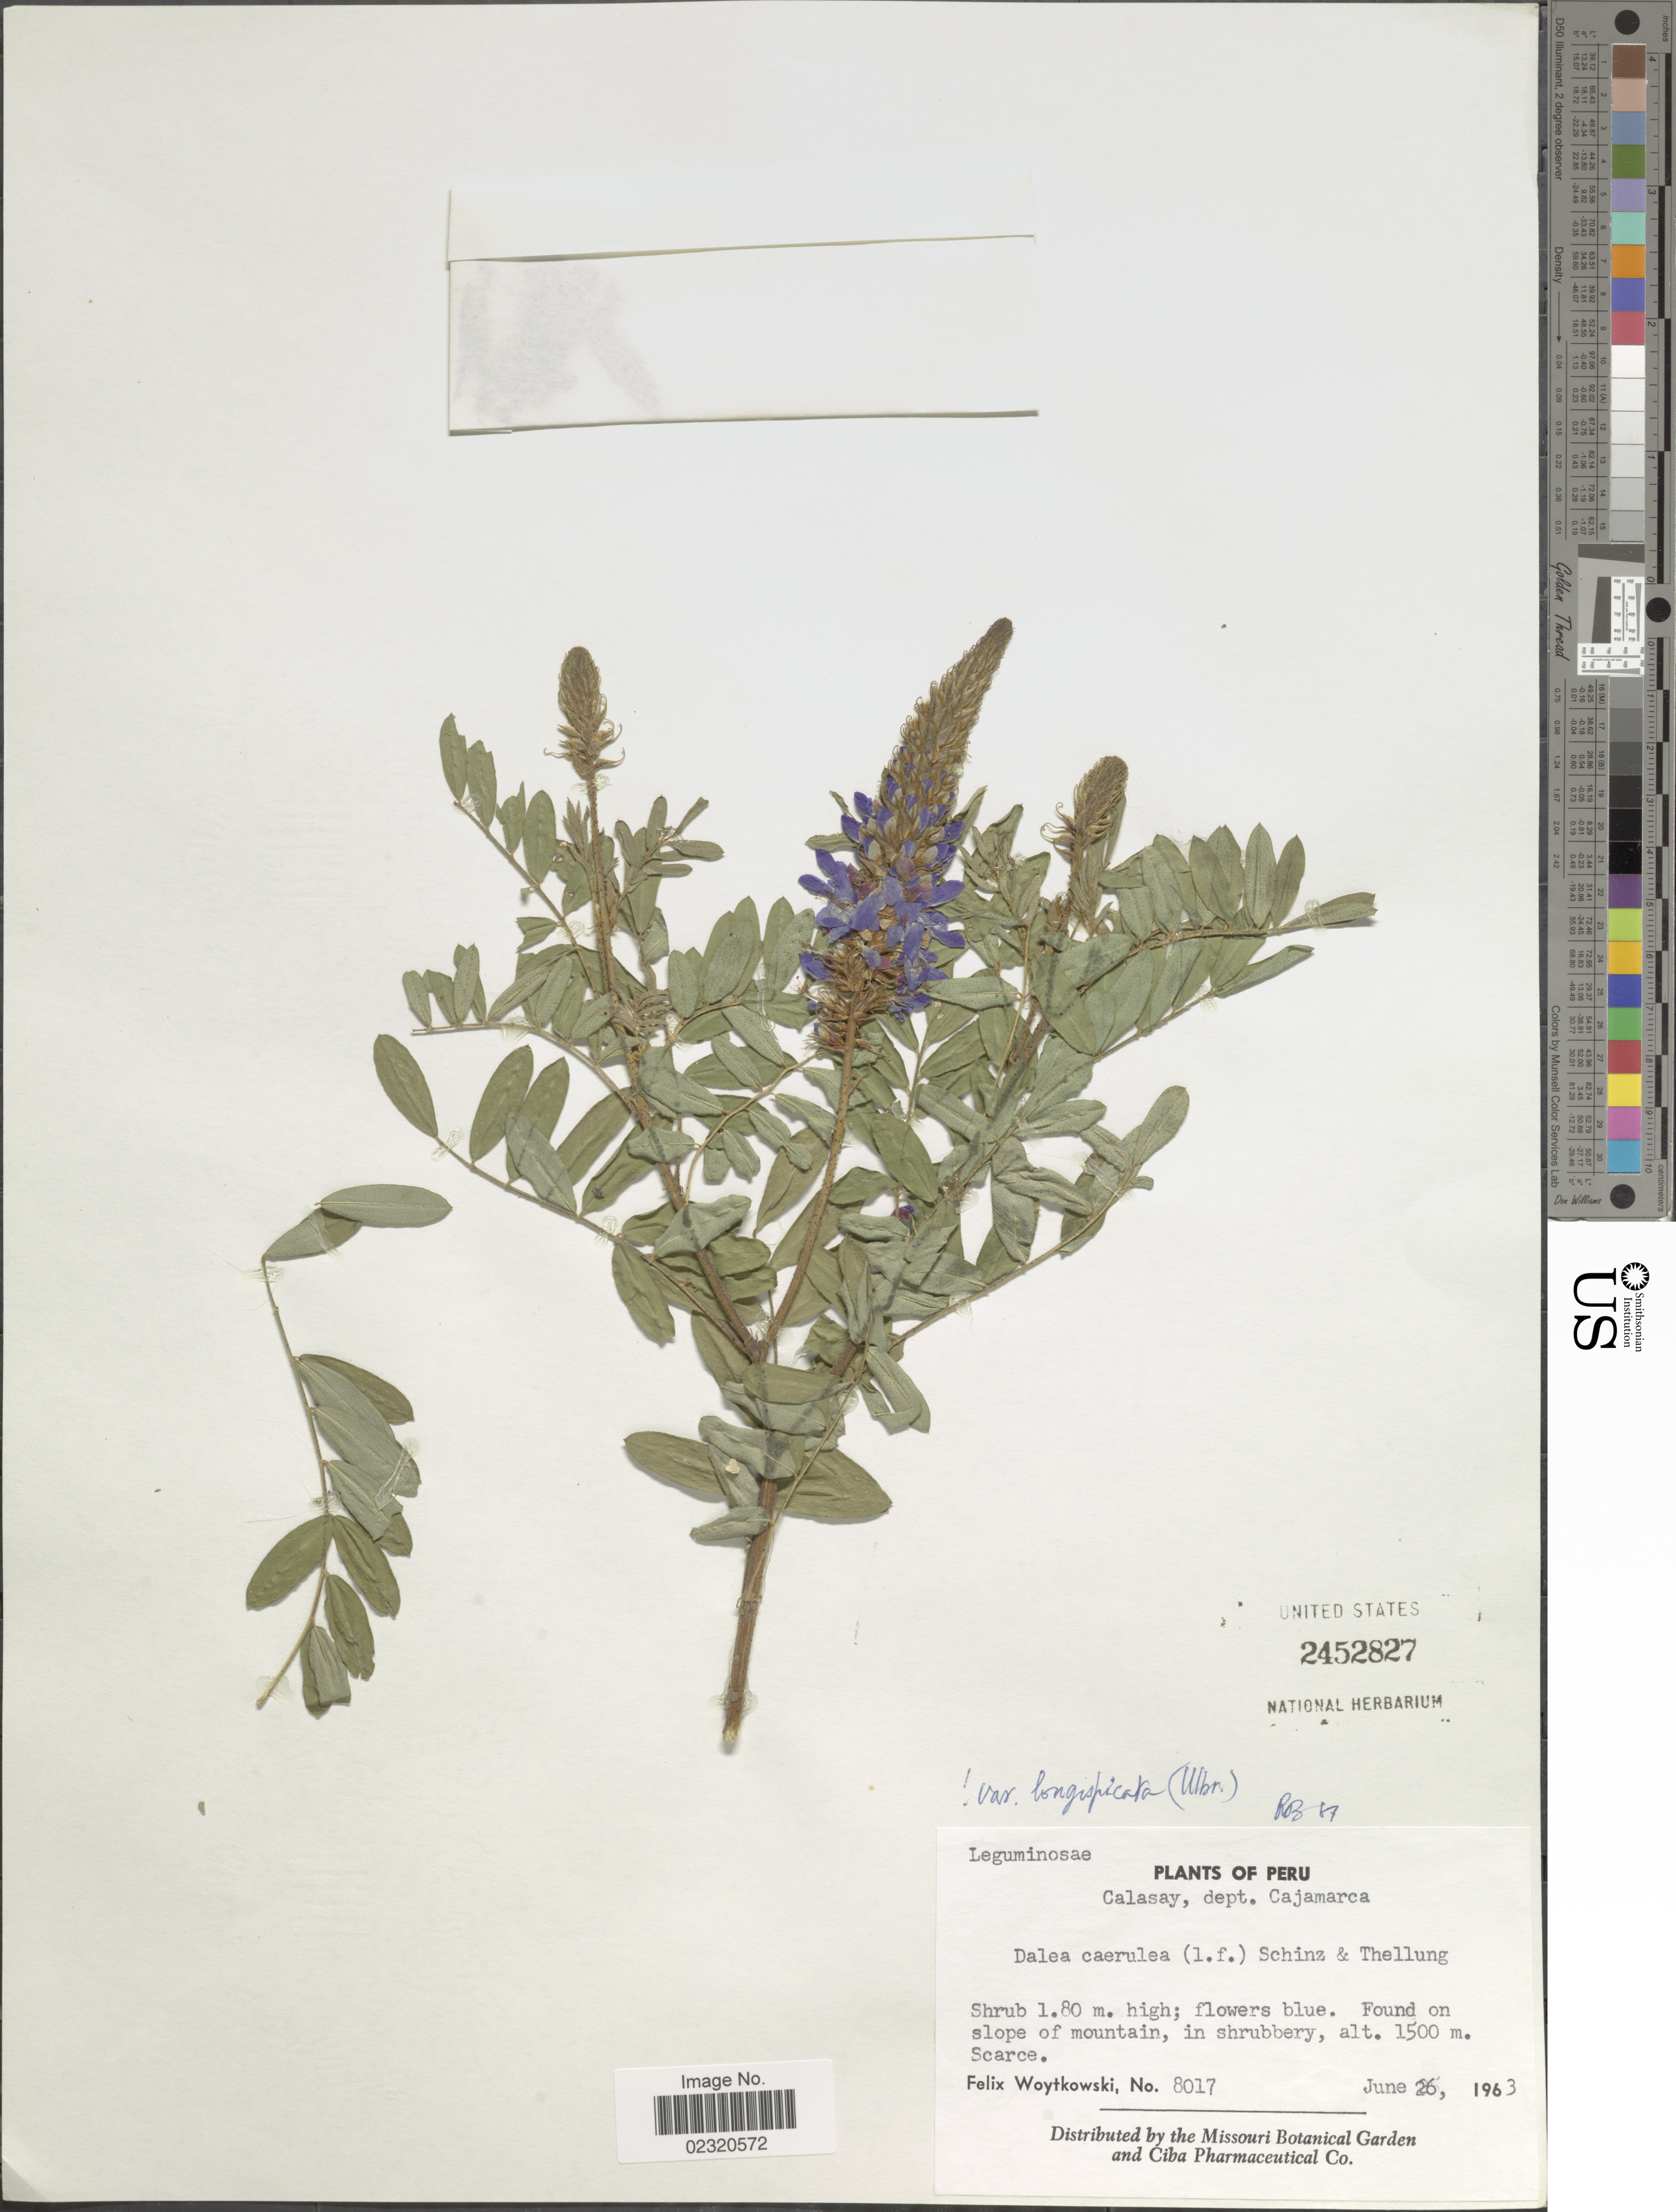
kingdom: Plantae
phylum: Tracheophyta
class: Magnoliopsida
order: Fabales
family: Fabaceae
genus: Dalea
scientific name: Dalea coerulea var. longispicata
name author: (Ulbr.) Barneby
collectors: F. Woytkowski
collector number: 8017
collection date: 1963-06-26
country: Peru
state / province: Cajamarca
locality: Calasay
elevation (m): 1500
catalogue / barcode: US 2452827